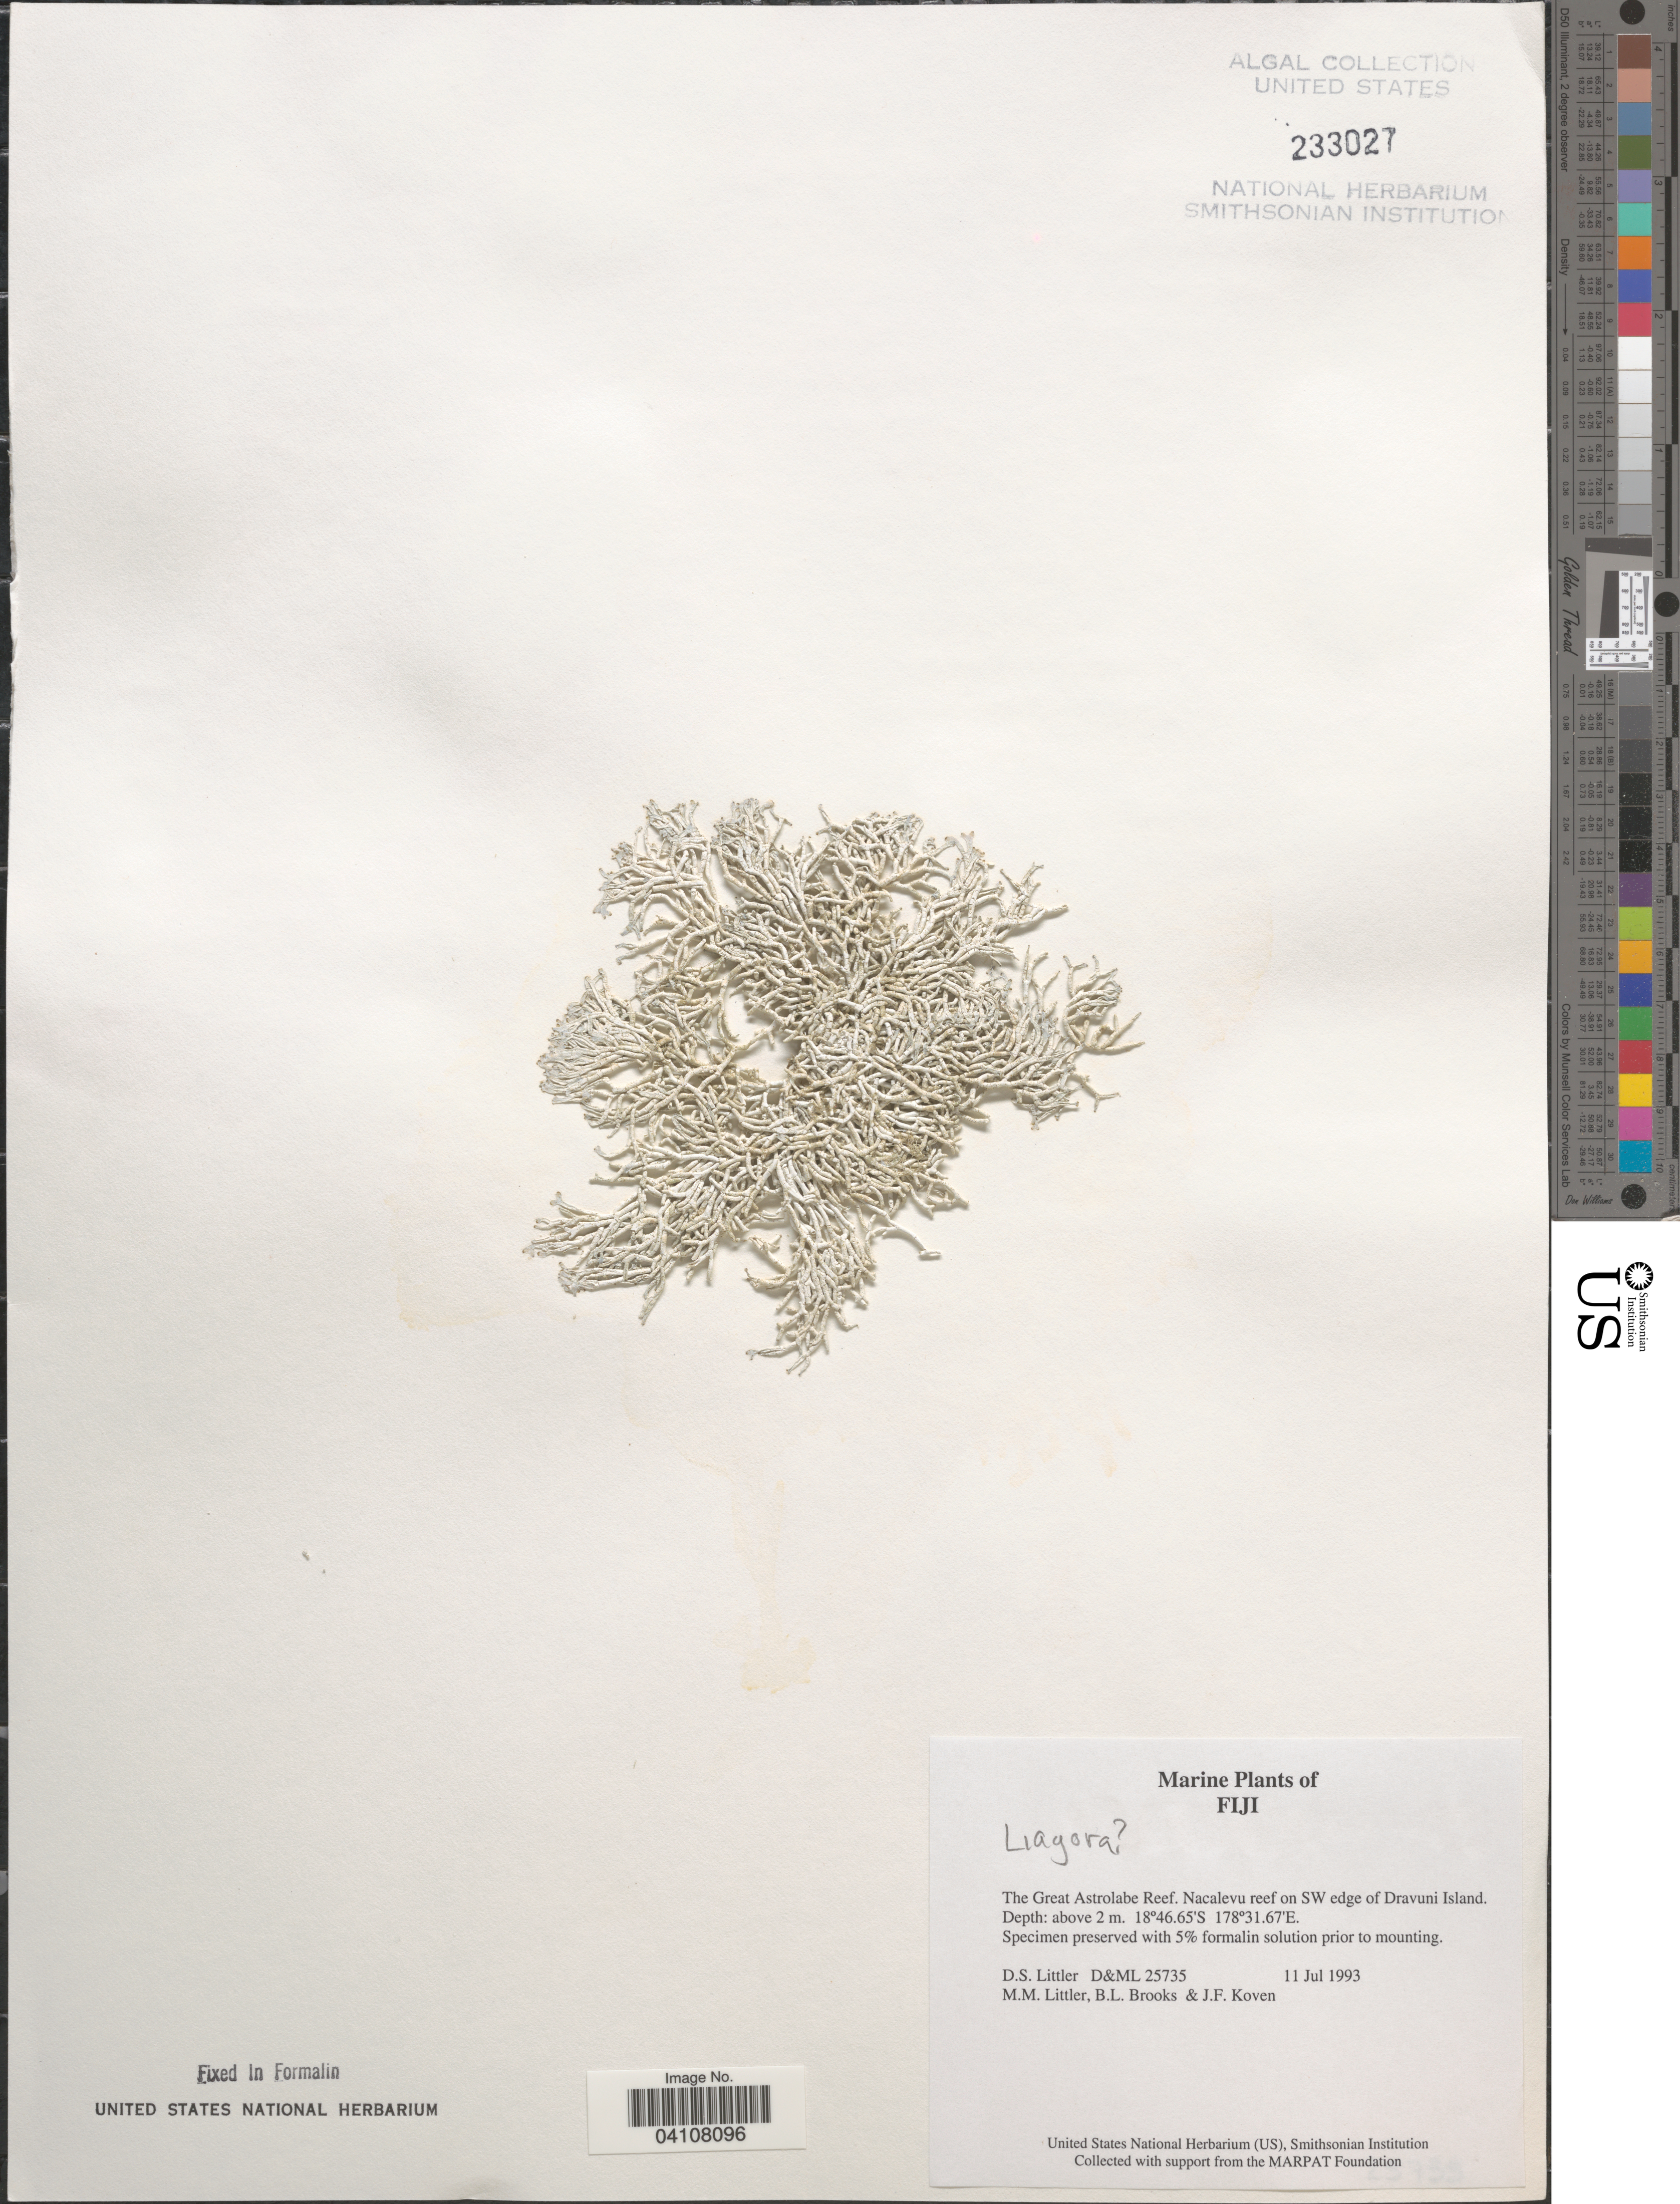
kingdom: Plantae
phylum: Rhodophyta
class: Florideophyceae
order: Nemaliales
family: Liagoraceae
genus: Liagora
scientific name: Liagora sp.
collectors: D. S. Littler, B. Brooks & J. Koven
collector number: D&ML25735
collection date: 1993-07-11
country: Fiji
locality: The Great Astrolabe Reef. Nacalevu reef on SW edge of Dravuni Island.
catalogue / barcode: US 233027